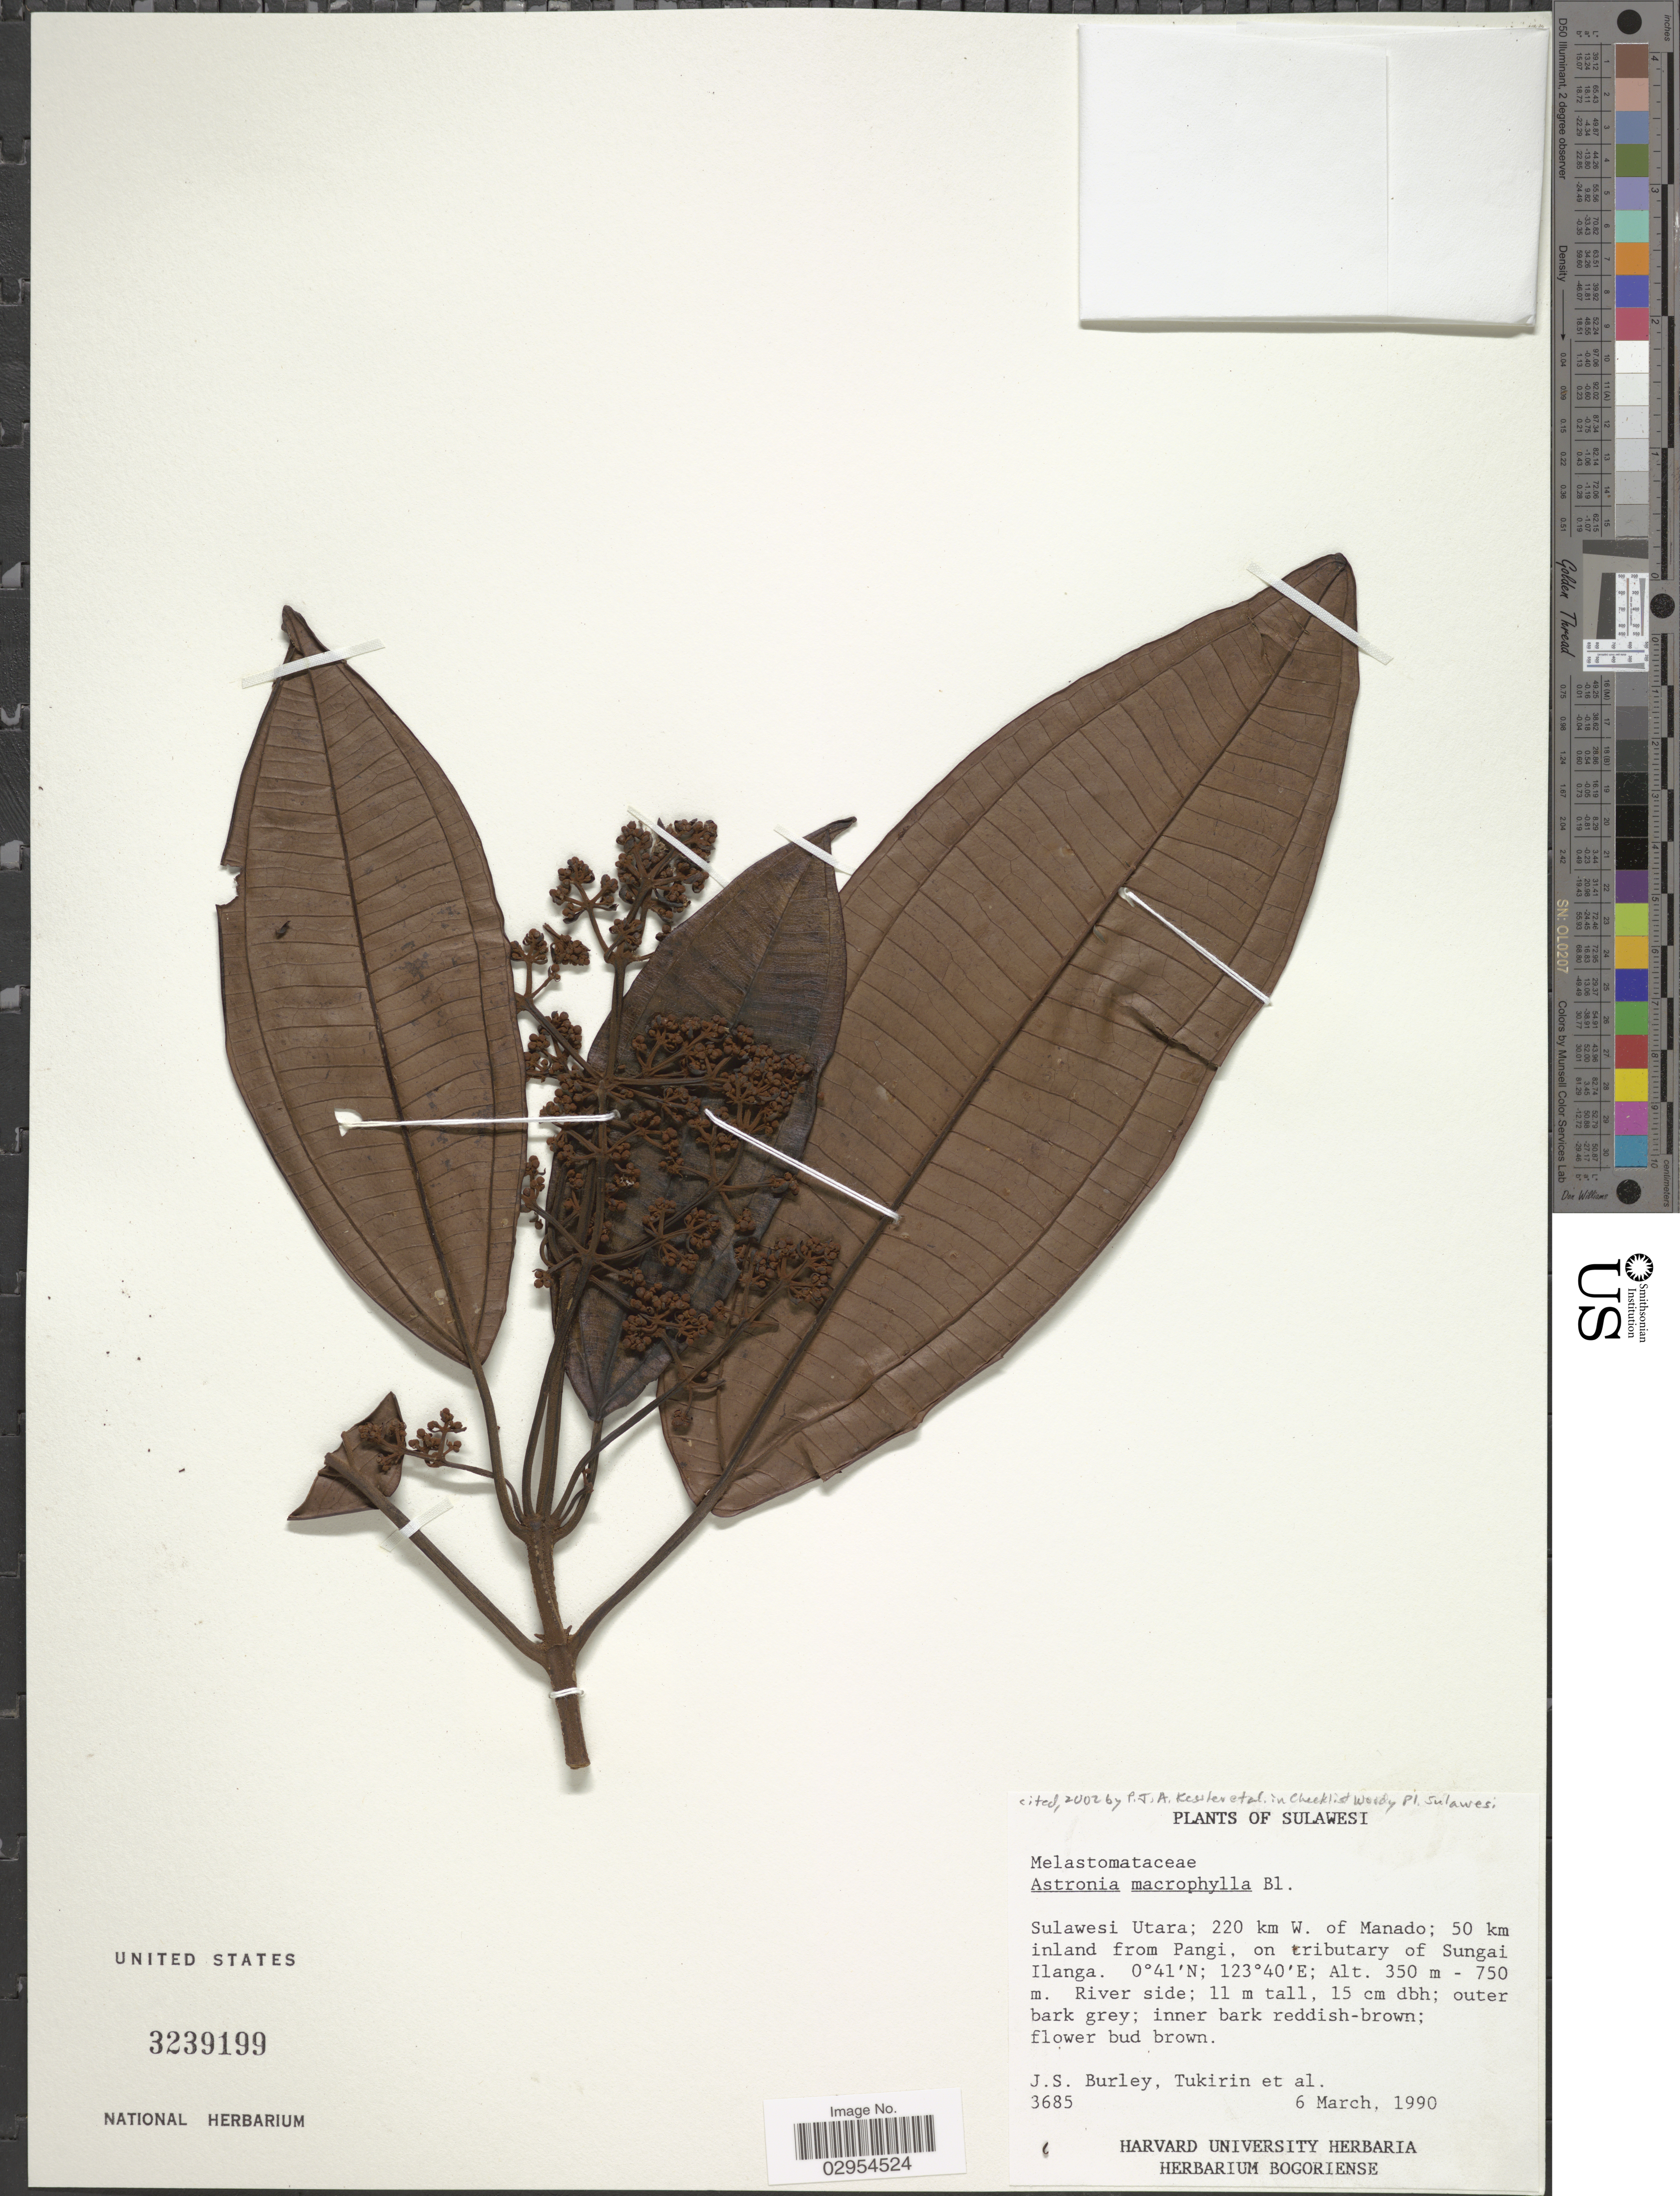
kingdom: Plantae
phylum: Tracheophyta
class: Magnoliopsida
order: Myrtales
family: Melastomataceae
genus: Astronia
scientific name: Astronia macrophylla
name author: Blume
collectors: J. S. Burley, -. Turkirin & et al.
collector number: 3685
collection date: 1990-03-06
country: Indonesia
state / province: Sulawesi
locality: Sulawesi Utara; 220 km W. of Manado; 50 km inland from Pangi, on tributary of Sungai Ilanga.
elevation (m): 350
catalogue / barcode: US 3239199